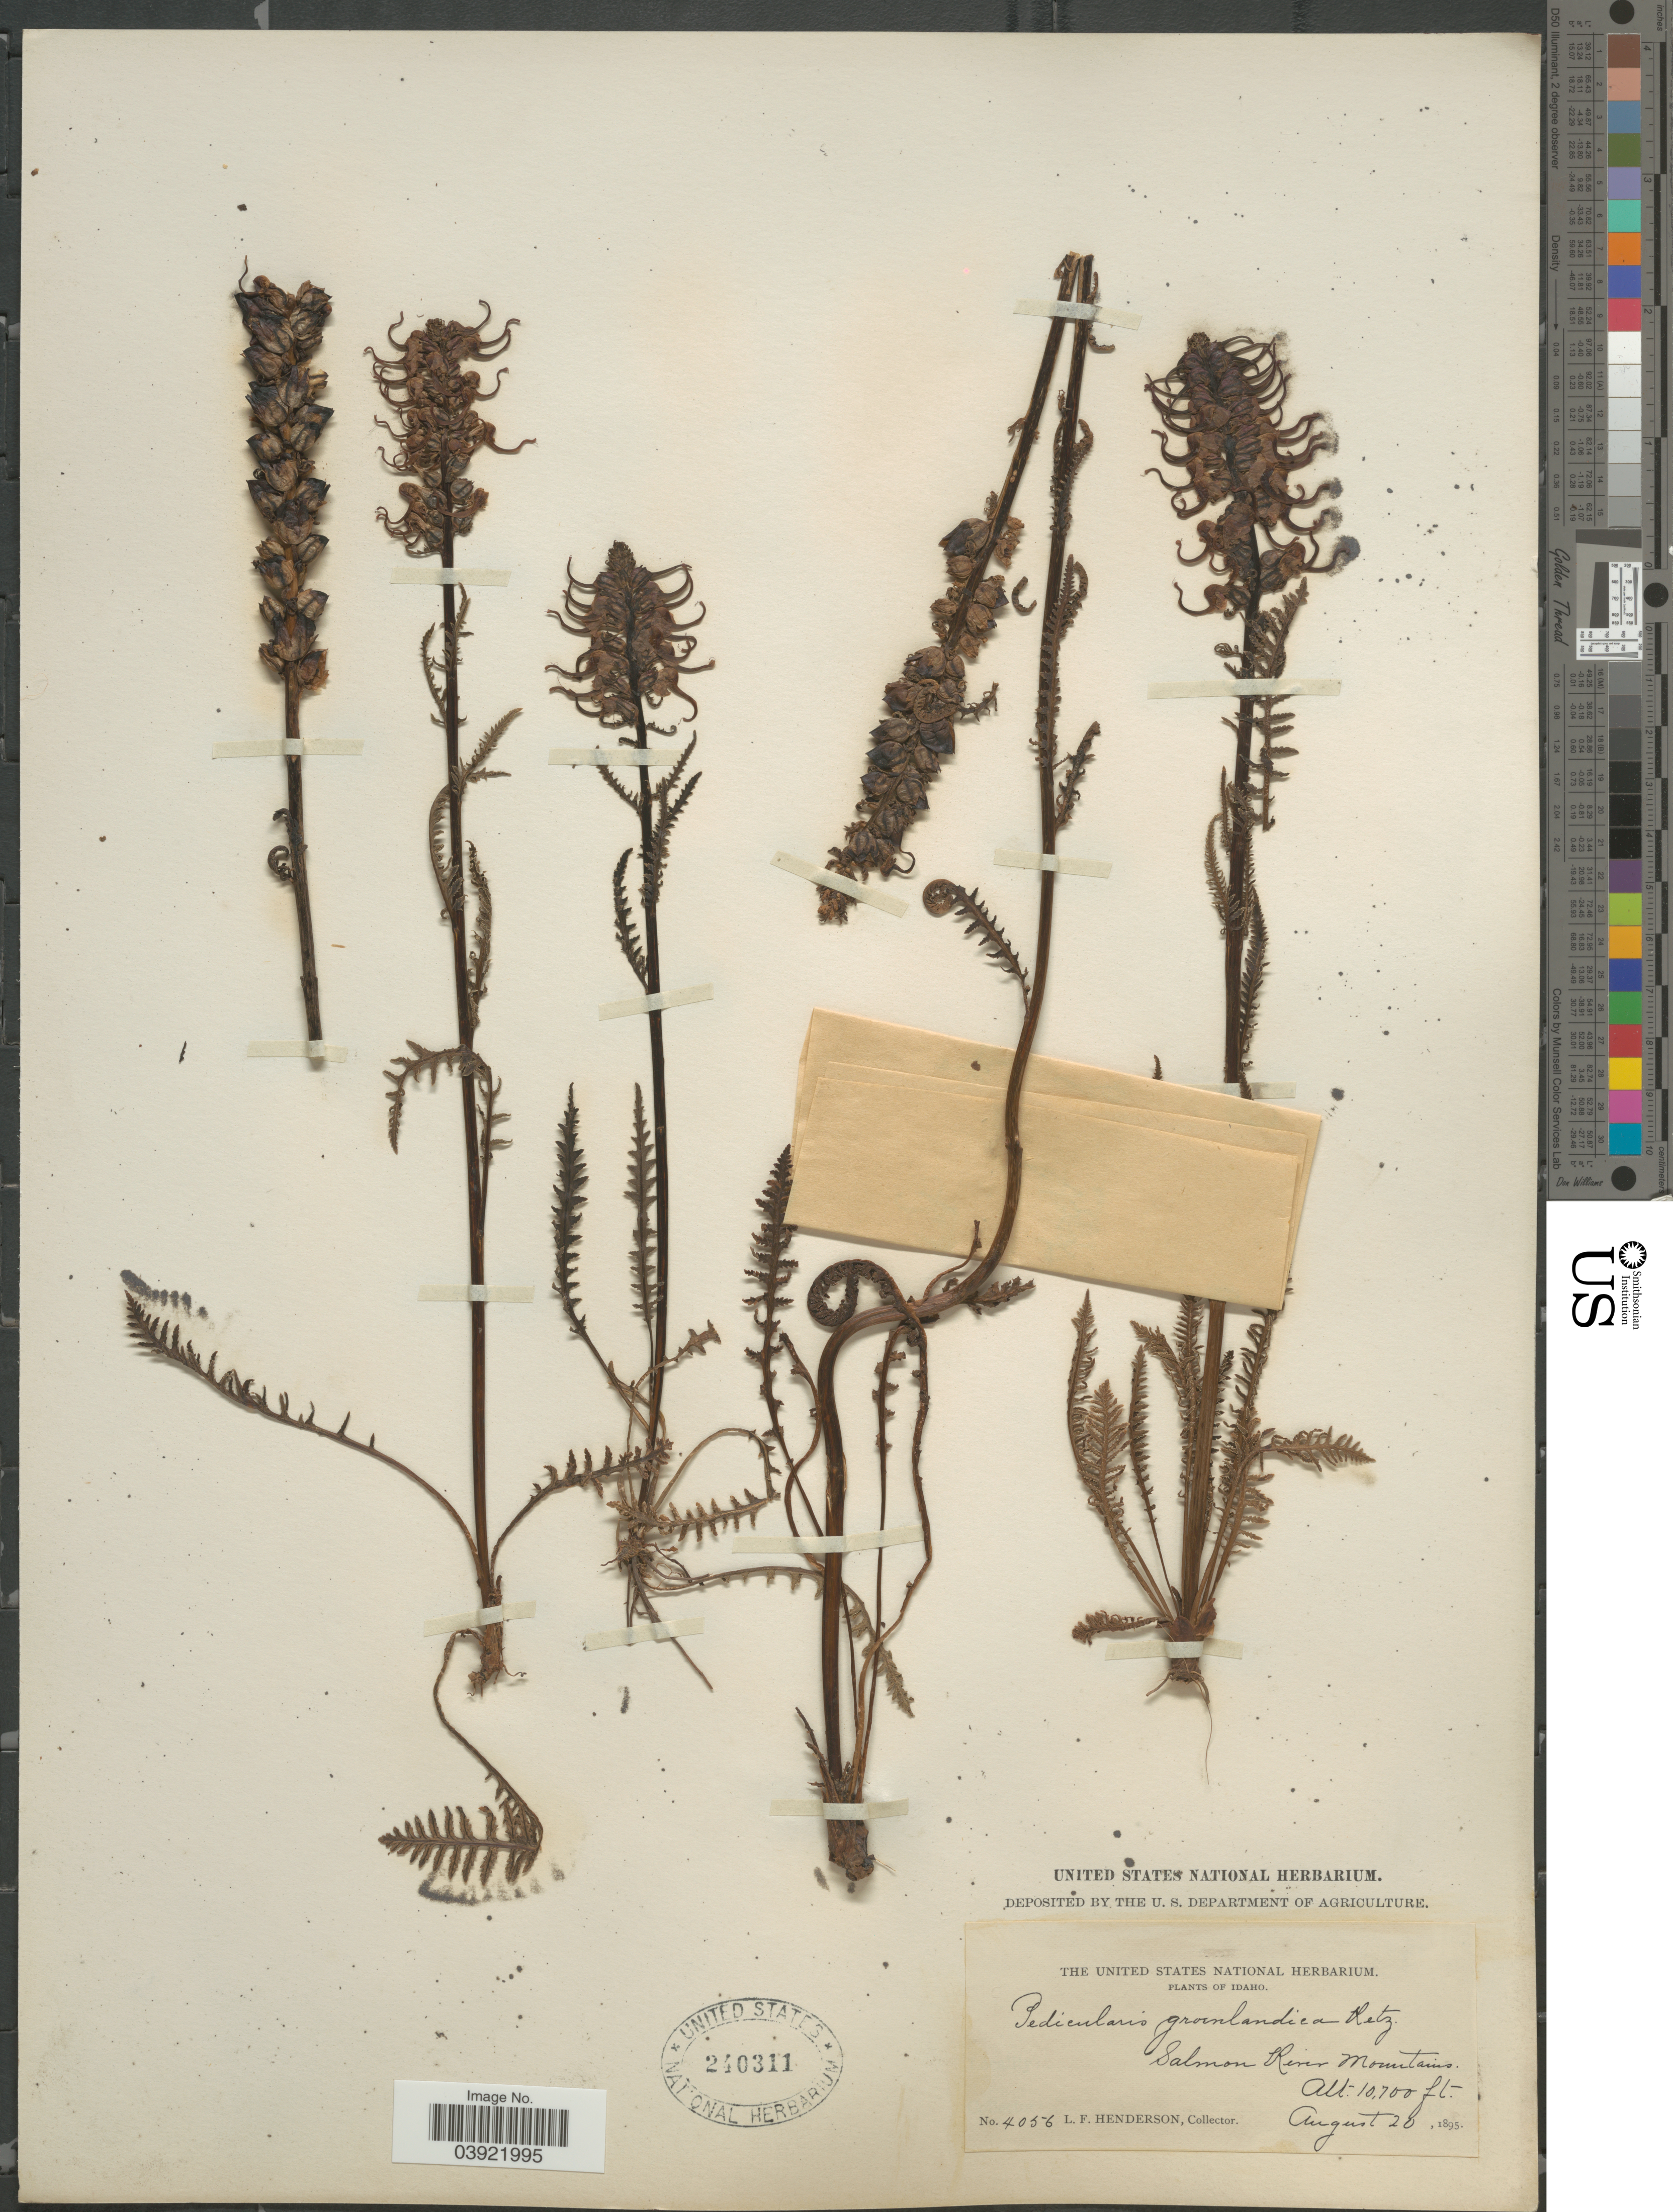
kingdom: Plantae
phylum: Tracheophyta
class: Magnoliopsida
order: Lamiales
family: Orobanchaceae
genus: Pedicularis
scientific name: Pedicularis groenlandica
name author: Retz.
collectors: L. Henderson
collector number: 4056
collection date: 1895-08-20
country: United States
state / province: Idaho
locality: Salmon River Mountains.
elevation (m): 3261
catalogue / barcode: US 240311